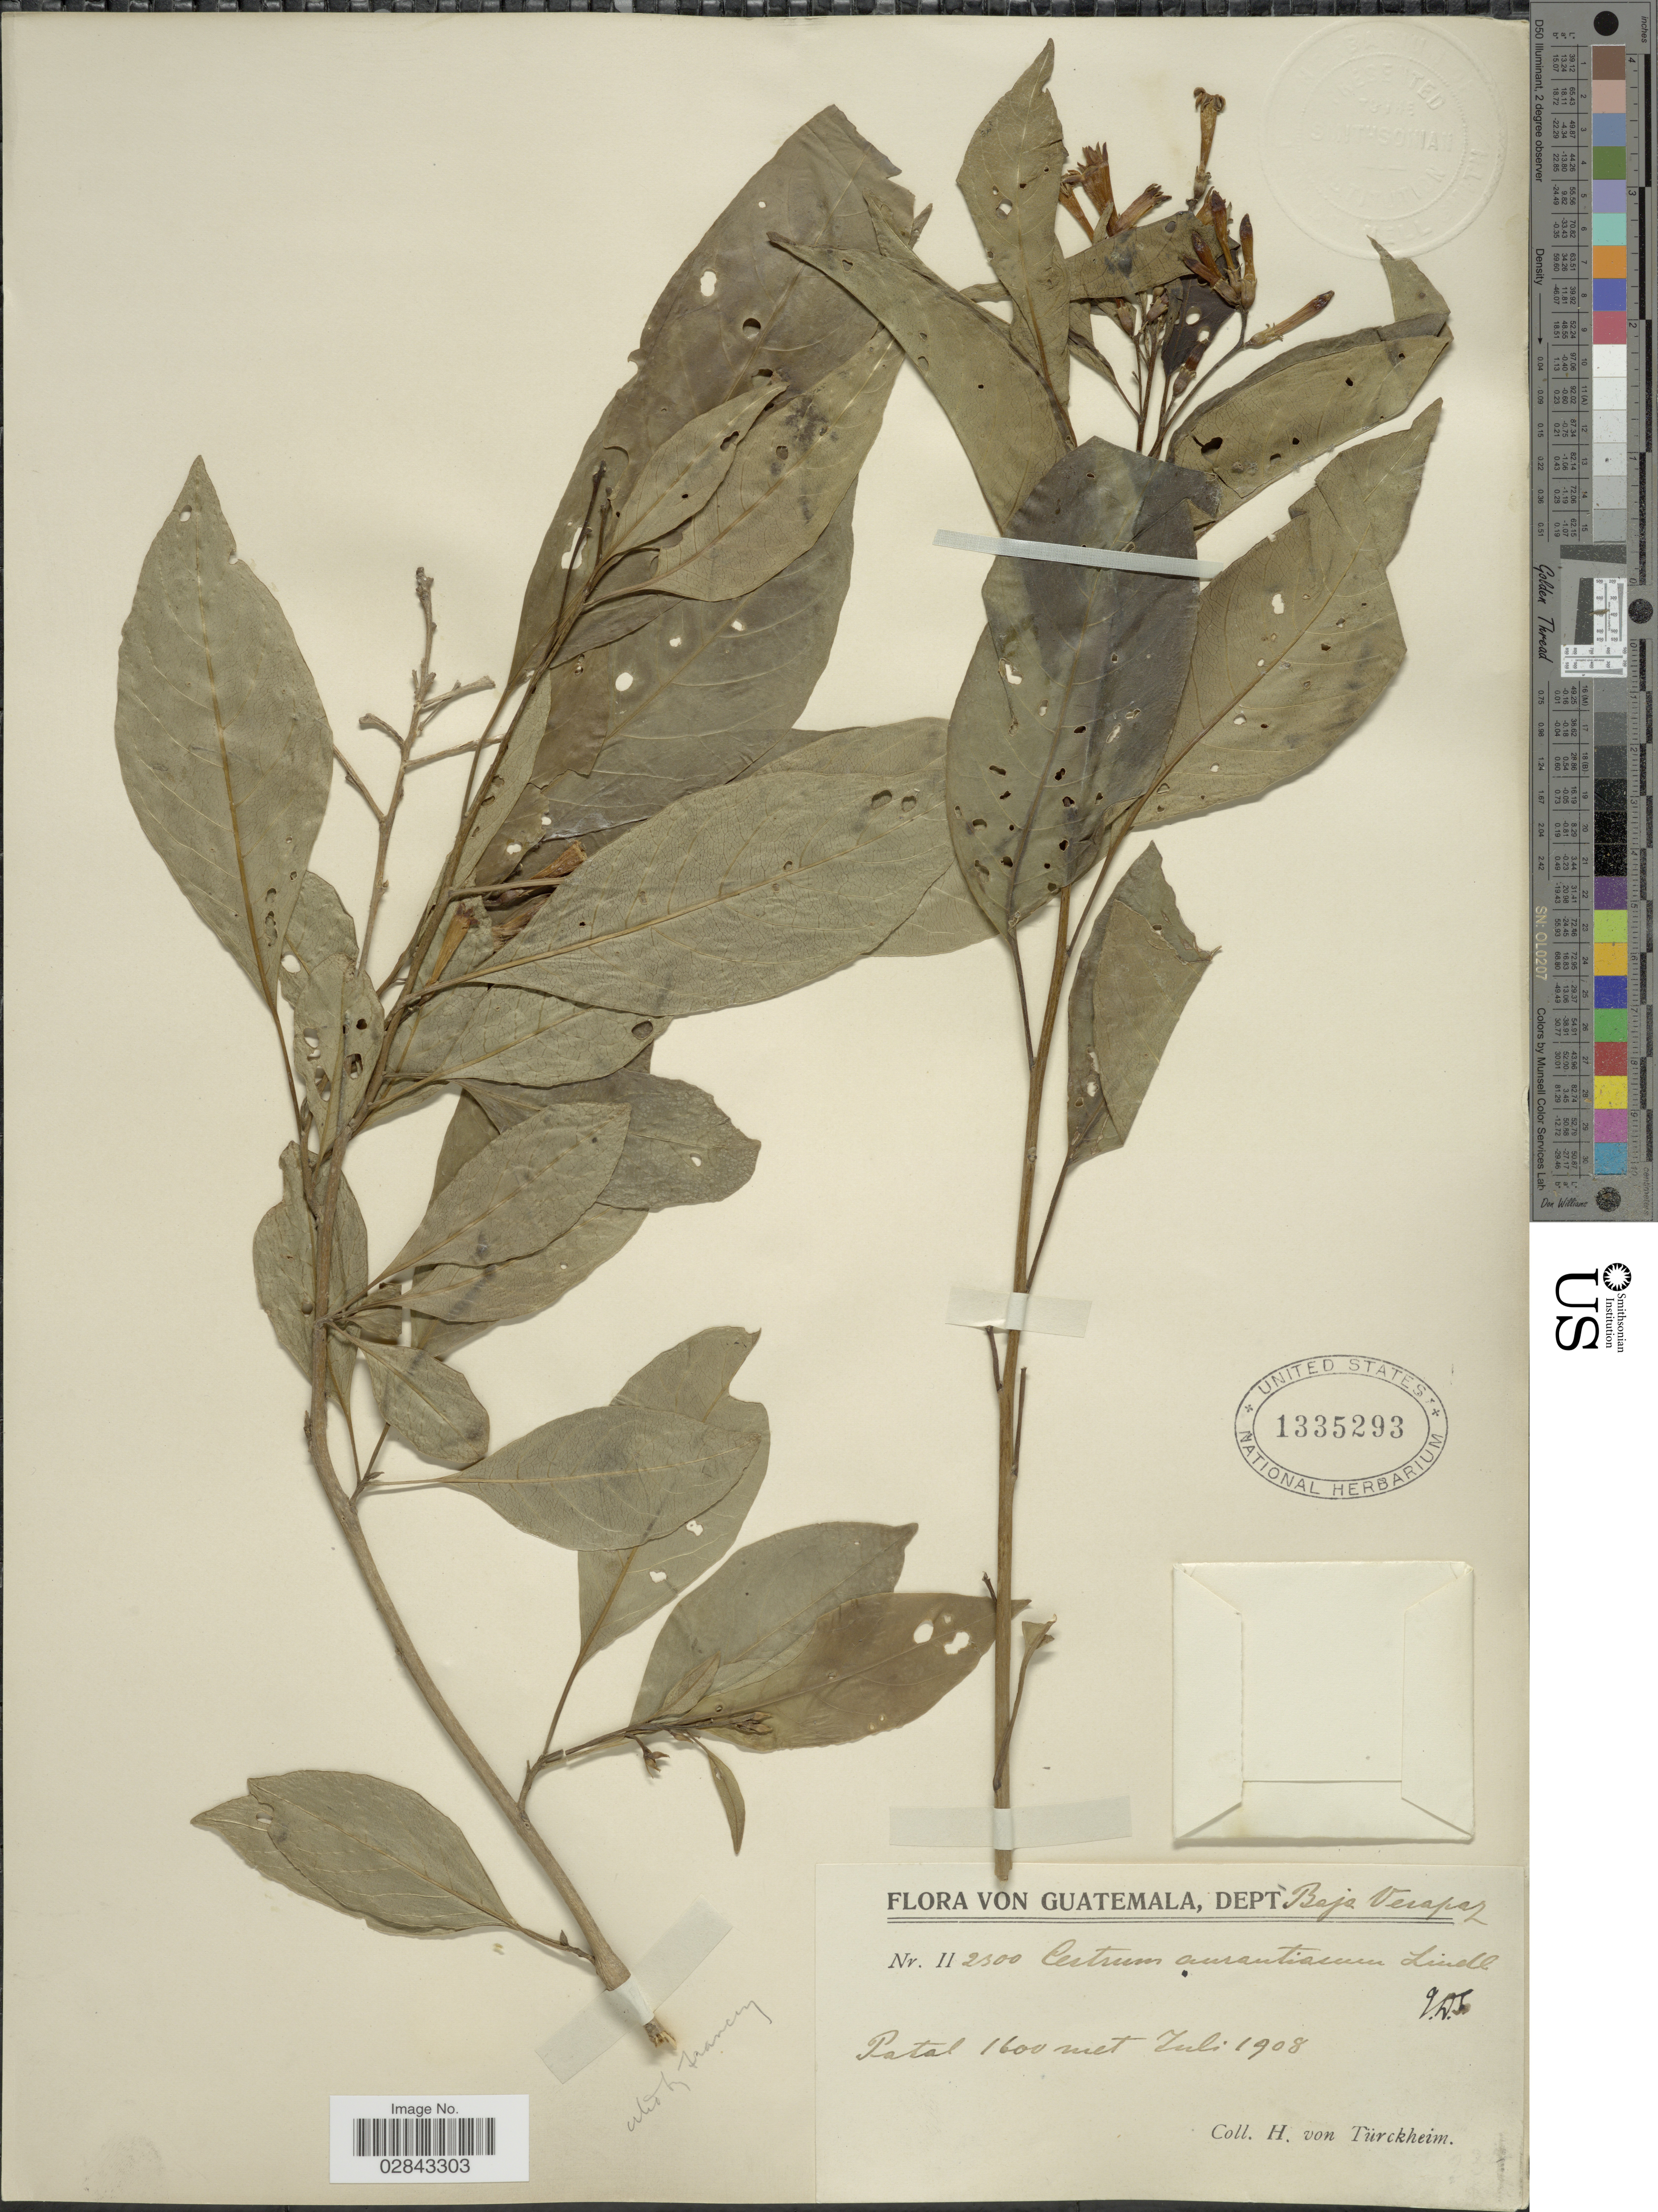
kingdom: Plantae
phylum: Tracheophyta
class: Magnoliopsida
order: Solanales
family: Solanaceae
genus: Cestrum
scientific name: Cestrum aurantiacum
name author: Lindley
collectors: H. von Türckheim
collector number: II2300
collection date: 1908-07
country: Guatemala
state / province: Baja Verapaz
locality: Dept. Baja Verapaz. Patal.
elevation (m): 1600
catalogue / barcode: US 1335293